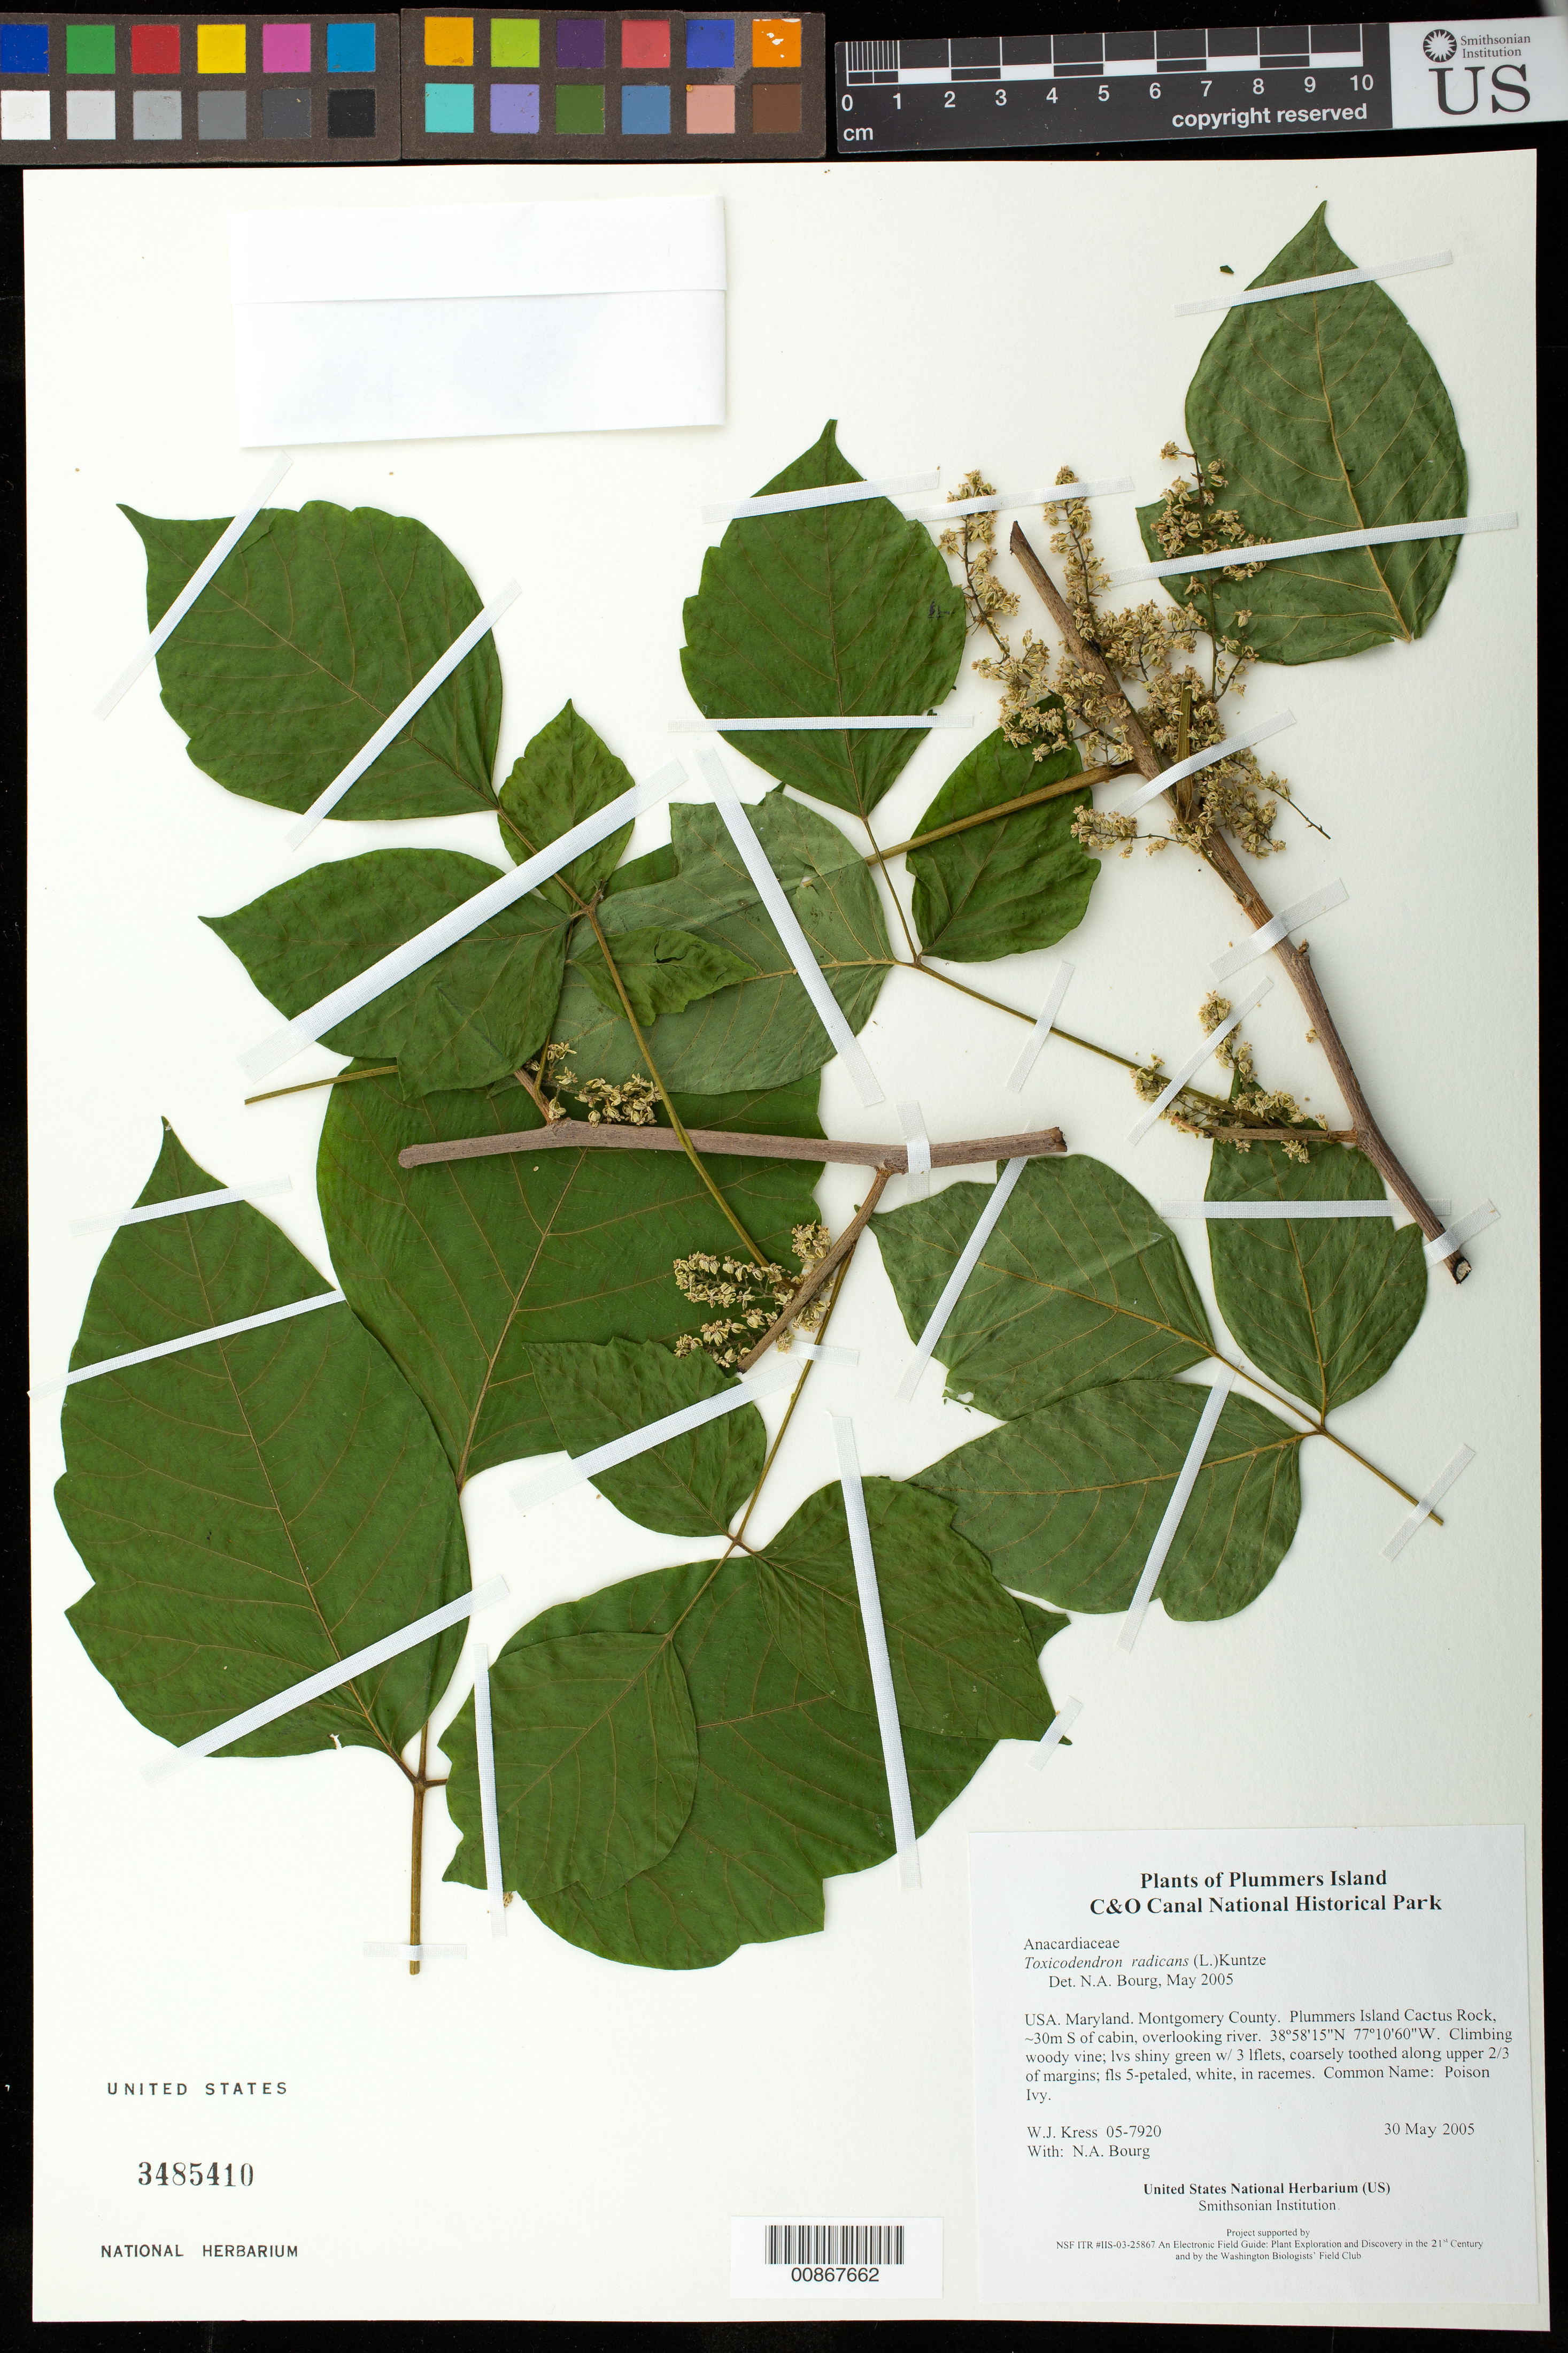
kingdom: Plantae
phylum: Tracheophyta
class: Magnoliopsida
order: Sapindales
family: Anacardiaceae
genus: Toxicodendron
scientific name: Toxicodendron radicans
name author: (L.) Kuntze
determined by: Bourg, N. A.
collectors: W. J. Kress & N. A. Bourg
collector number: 05-7920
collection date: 2005-05-30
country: United States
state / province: Maryland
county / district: Montgomery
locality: Chesapeake and Ohio Canal National Historical Park, Plummers Island Cactus Rock, ~30m S of cabin, overlooking river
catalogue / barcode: US 3485410